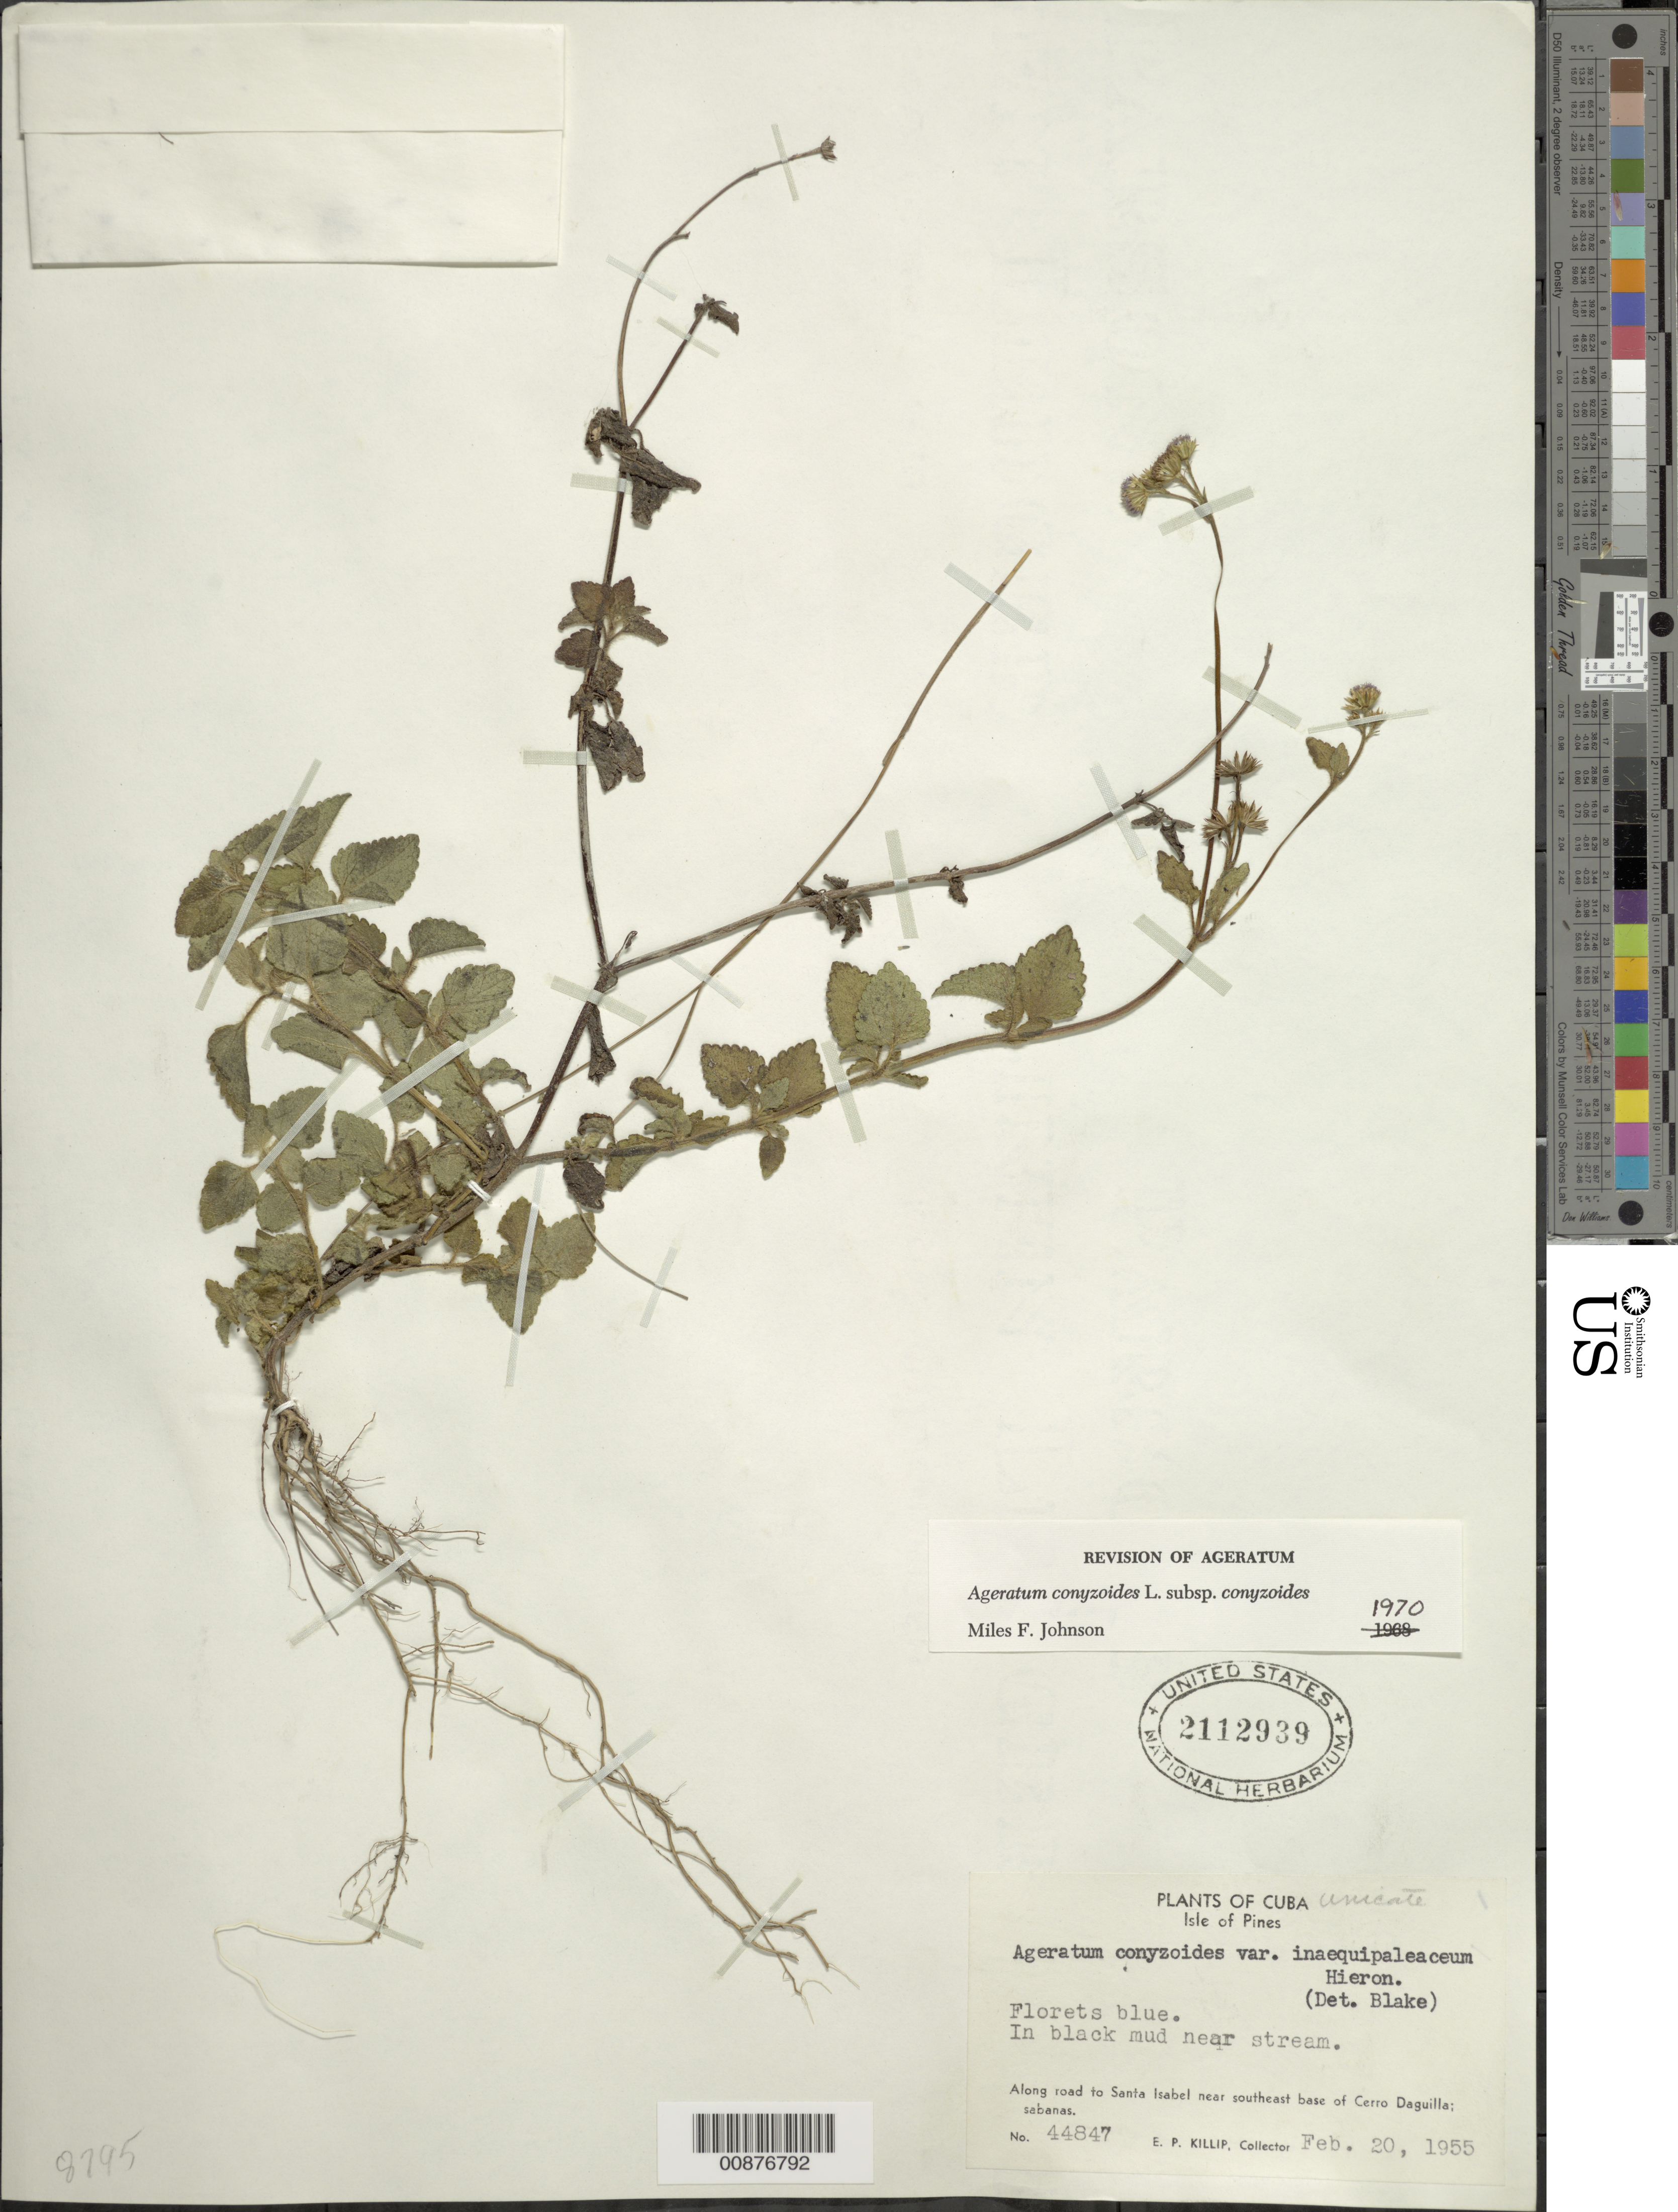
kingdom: Plantae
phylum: Tracheophyta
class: Magnoliopsida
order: Asterales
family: Asteraceae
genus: Ageratum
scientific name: Ageratum conyzoides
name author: L.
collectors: E. P. Killip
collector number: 44847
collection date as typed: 20 Feb 1955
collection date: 1955-02-20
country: Cuba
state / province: Isla de La Juventud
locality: Along road to Santa Isabel, near southeast base of Cerro Daguilla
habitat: Sabanas. In black mud near stream.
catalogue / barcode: US 2112939